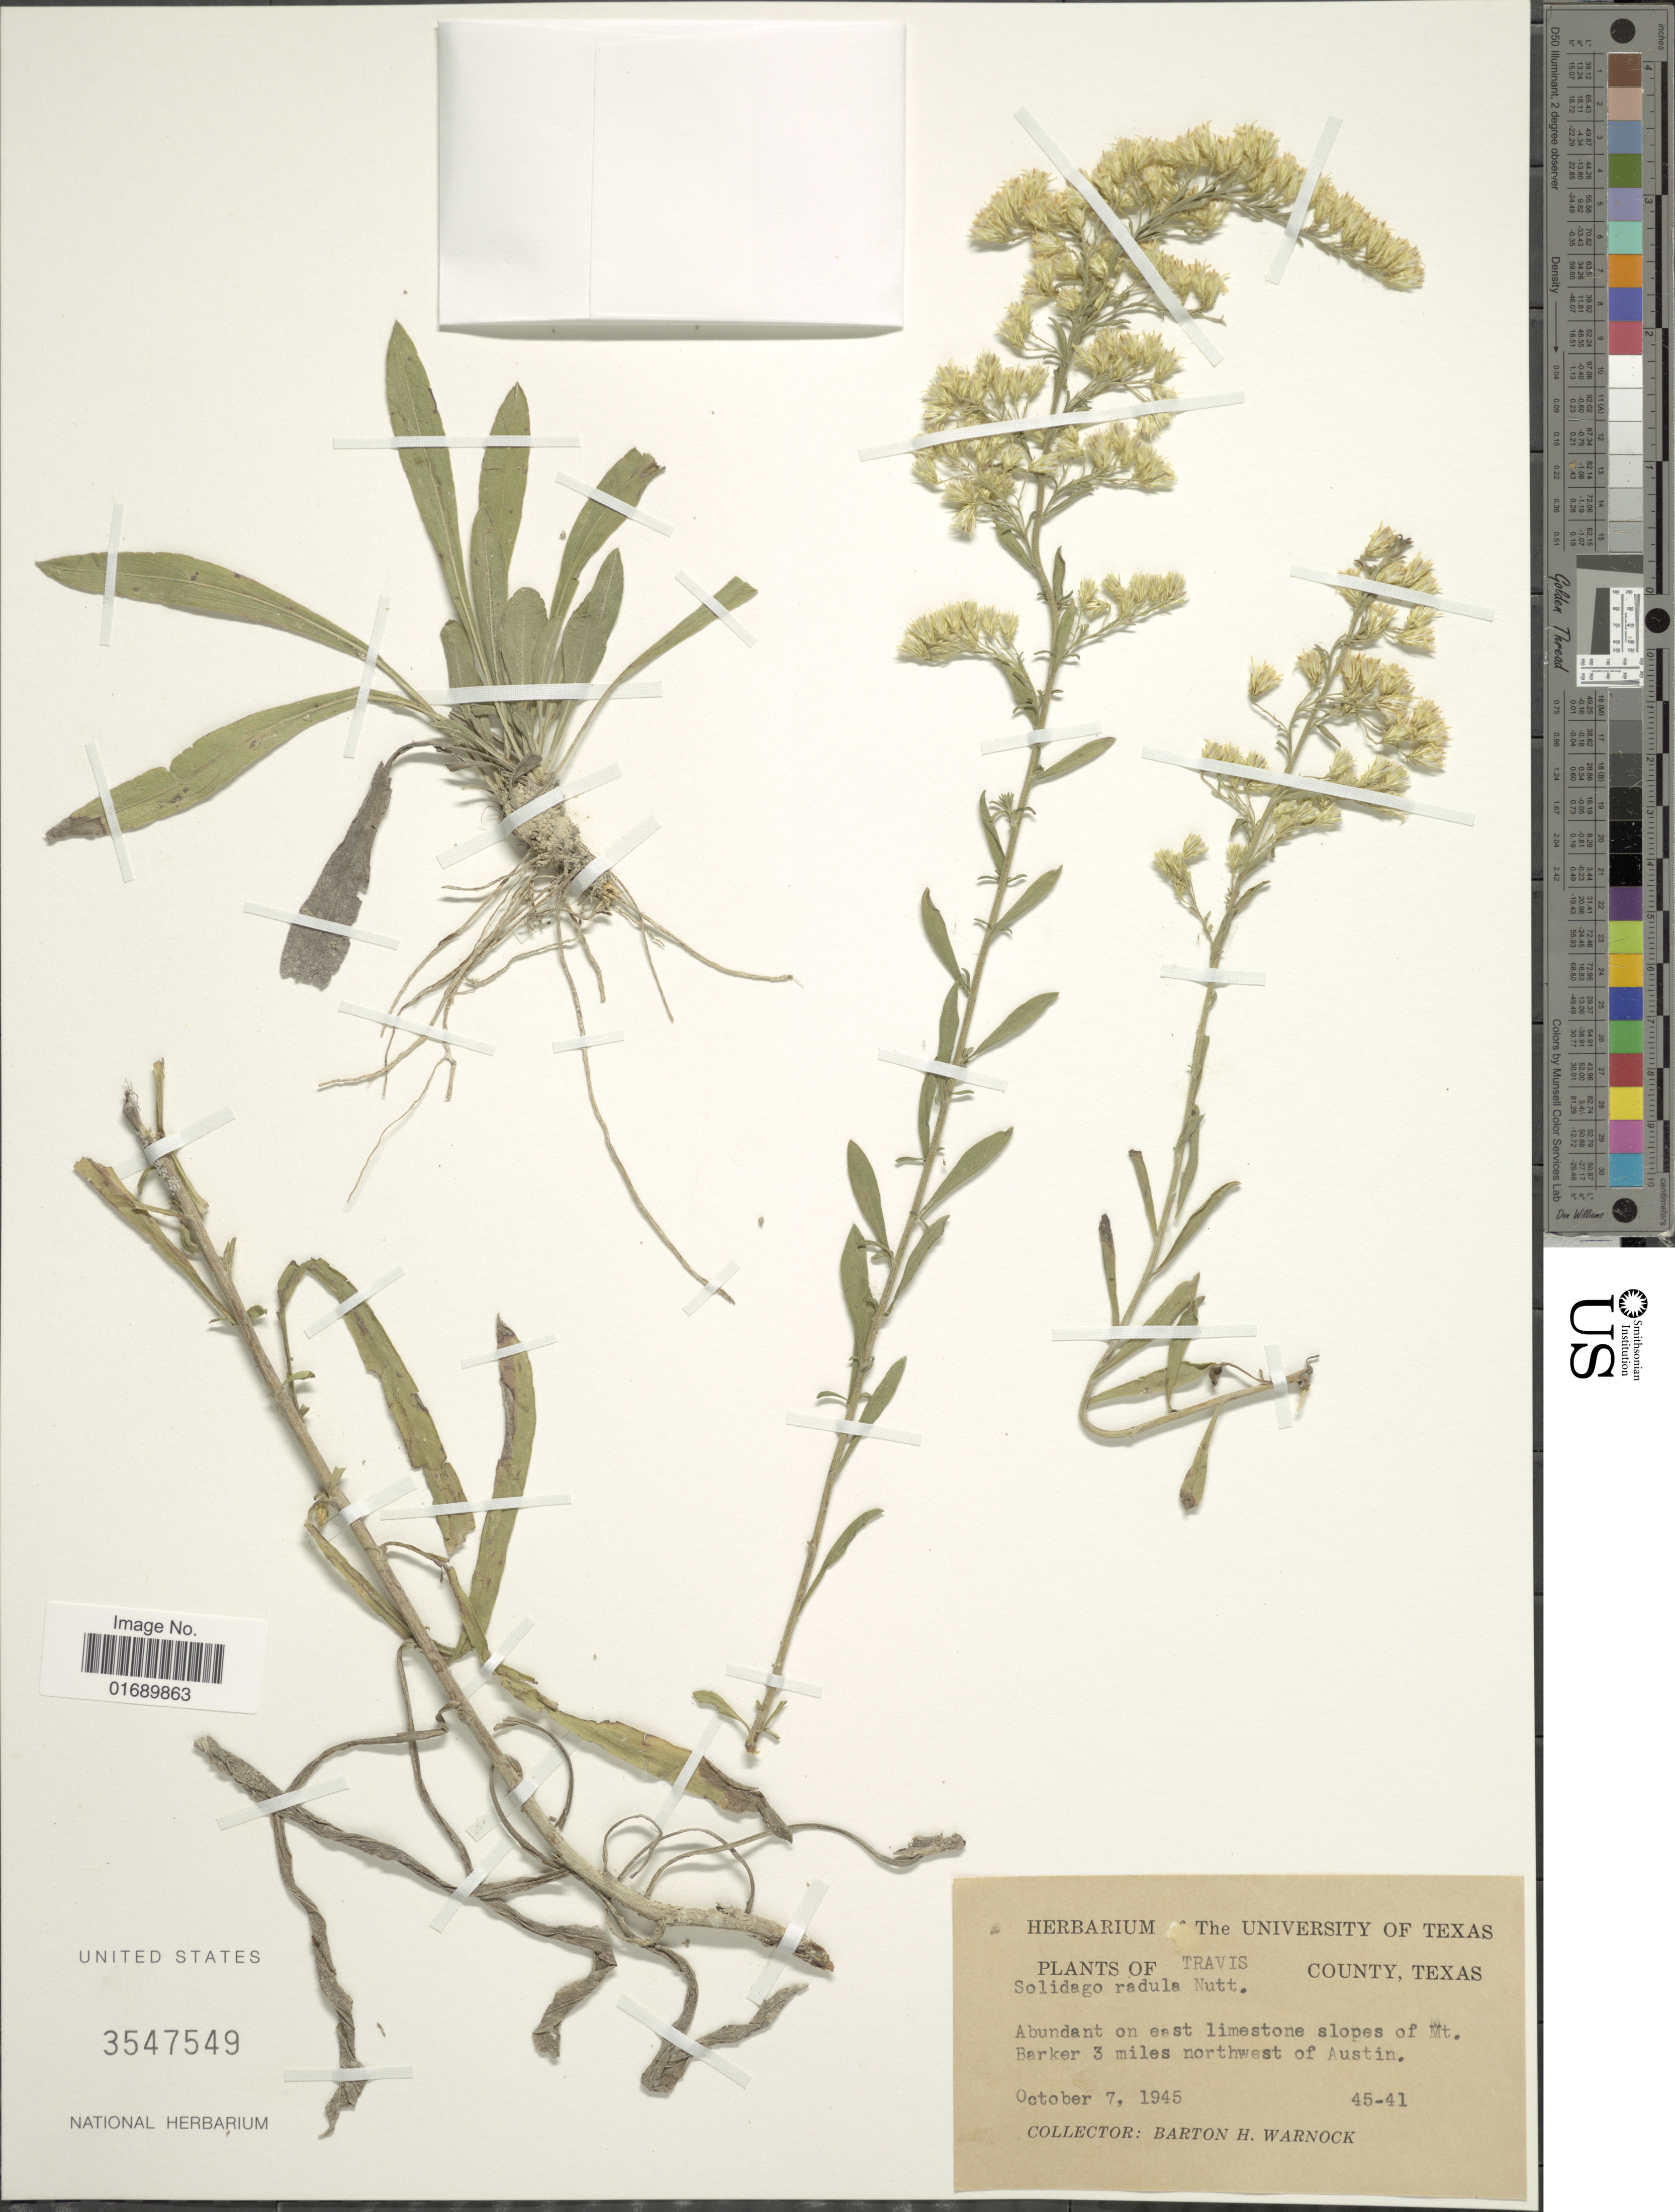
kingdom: Plantae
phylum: Tracheophyta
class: Magnoliopsida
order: Asterales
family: Asteraceae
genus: Solidago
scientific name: Solidago radula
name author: Nutt.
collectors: B. H. Warnock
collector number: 45-41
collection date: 1945-10-07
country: United States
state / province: Texas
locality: Travis, abundant on east limestone slopes of Mt Berker 3 miles northwest of Austin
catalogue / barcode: US 3547549